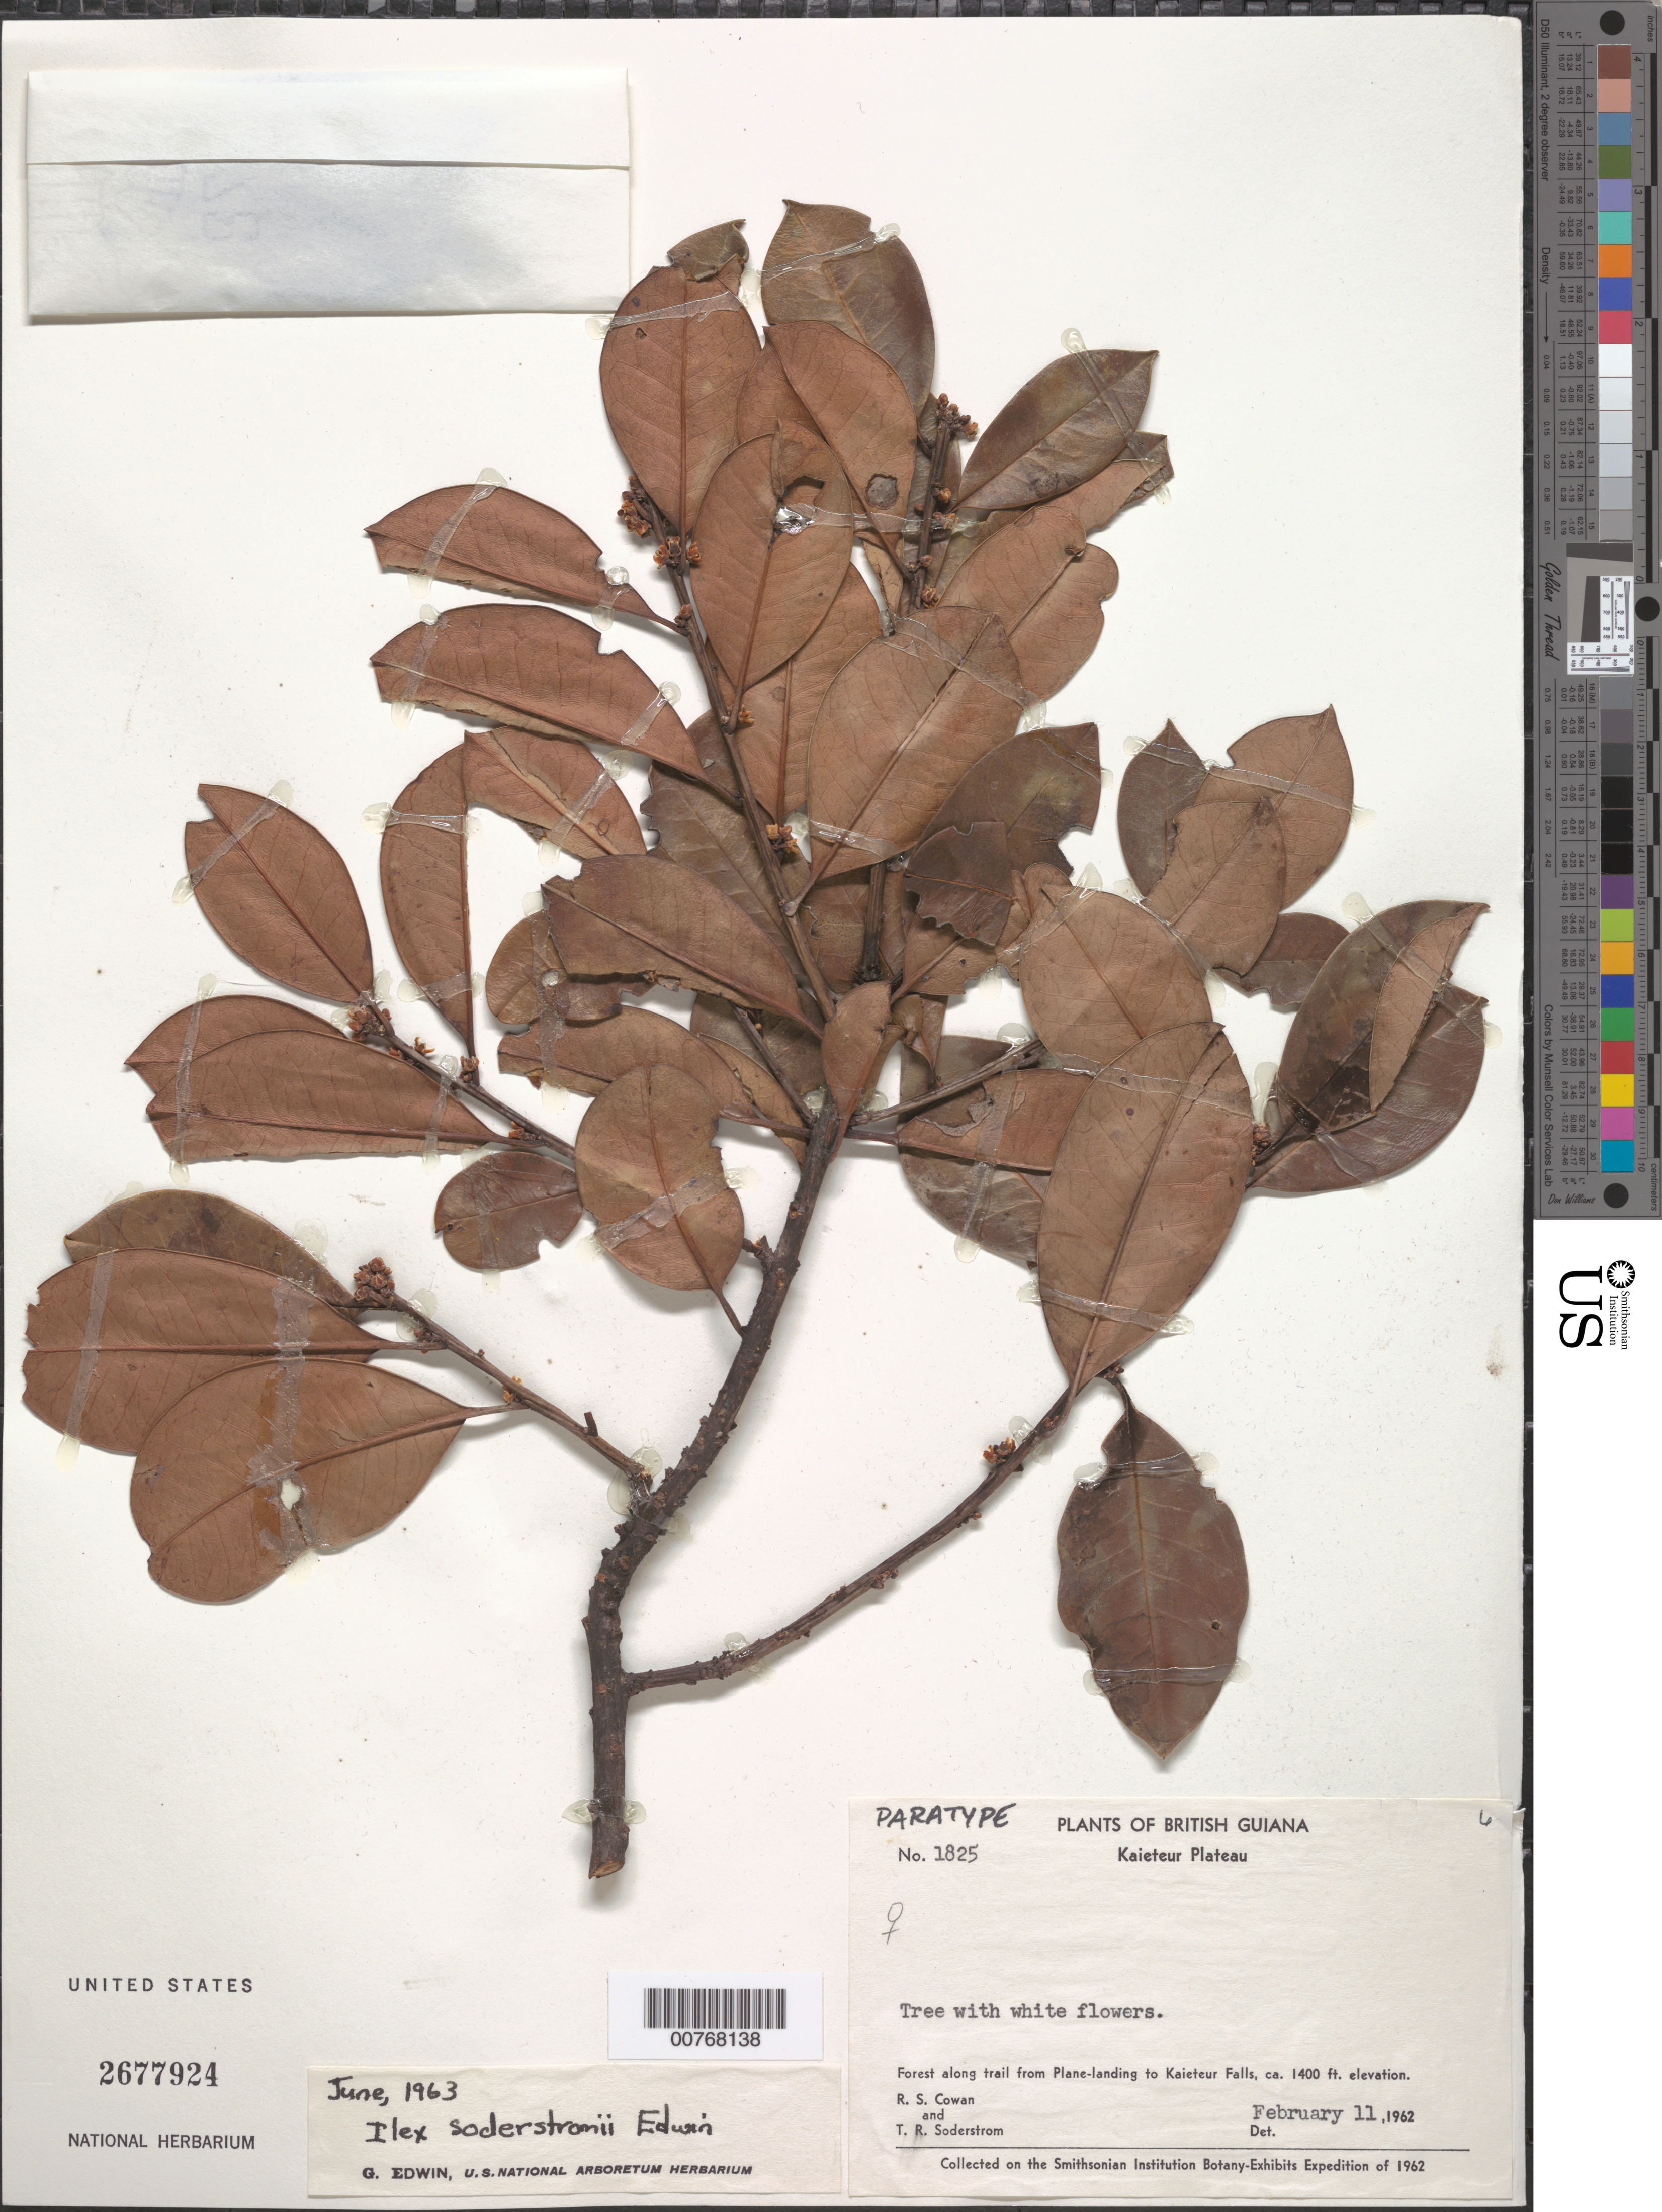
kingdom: Plantae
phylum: Tracheophyta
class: Magnoliopsida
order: Aquifoliales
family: Aquifoliaceae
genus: Ilex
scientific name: Ilex soderstromii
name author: Edwin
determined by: Edwin, G.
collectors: R. S. Cowan & T. R. Soderstrom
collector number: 1825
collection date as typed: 11-Feb-62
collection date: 1962-02-11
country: Guyana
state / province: Potaro-Siparuni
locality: Kaieteur Plateau, along trail from plane landing to Kaieteur Falls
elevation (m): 427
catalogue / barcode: US 2677924